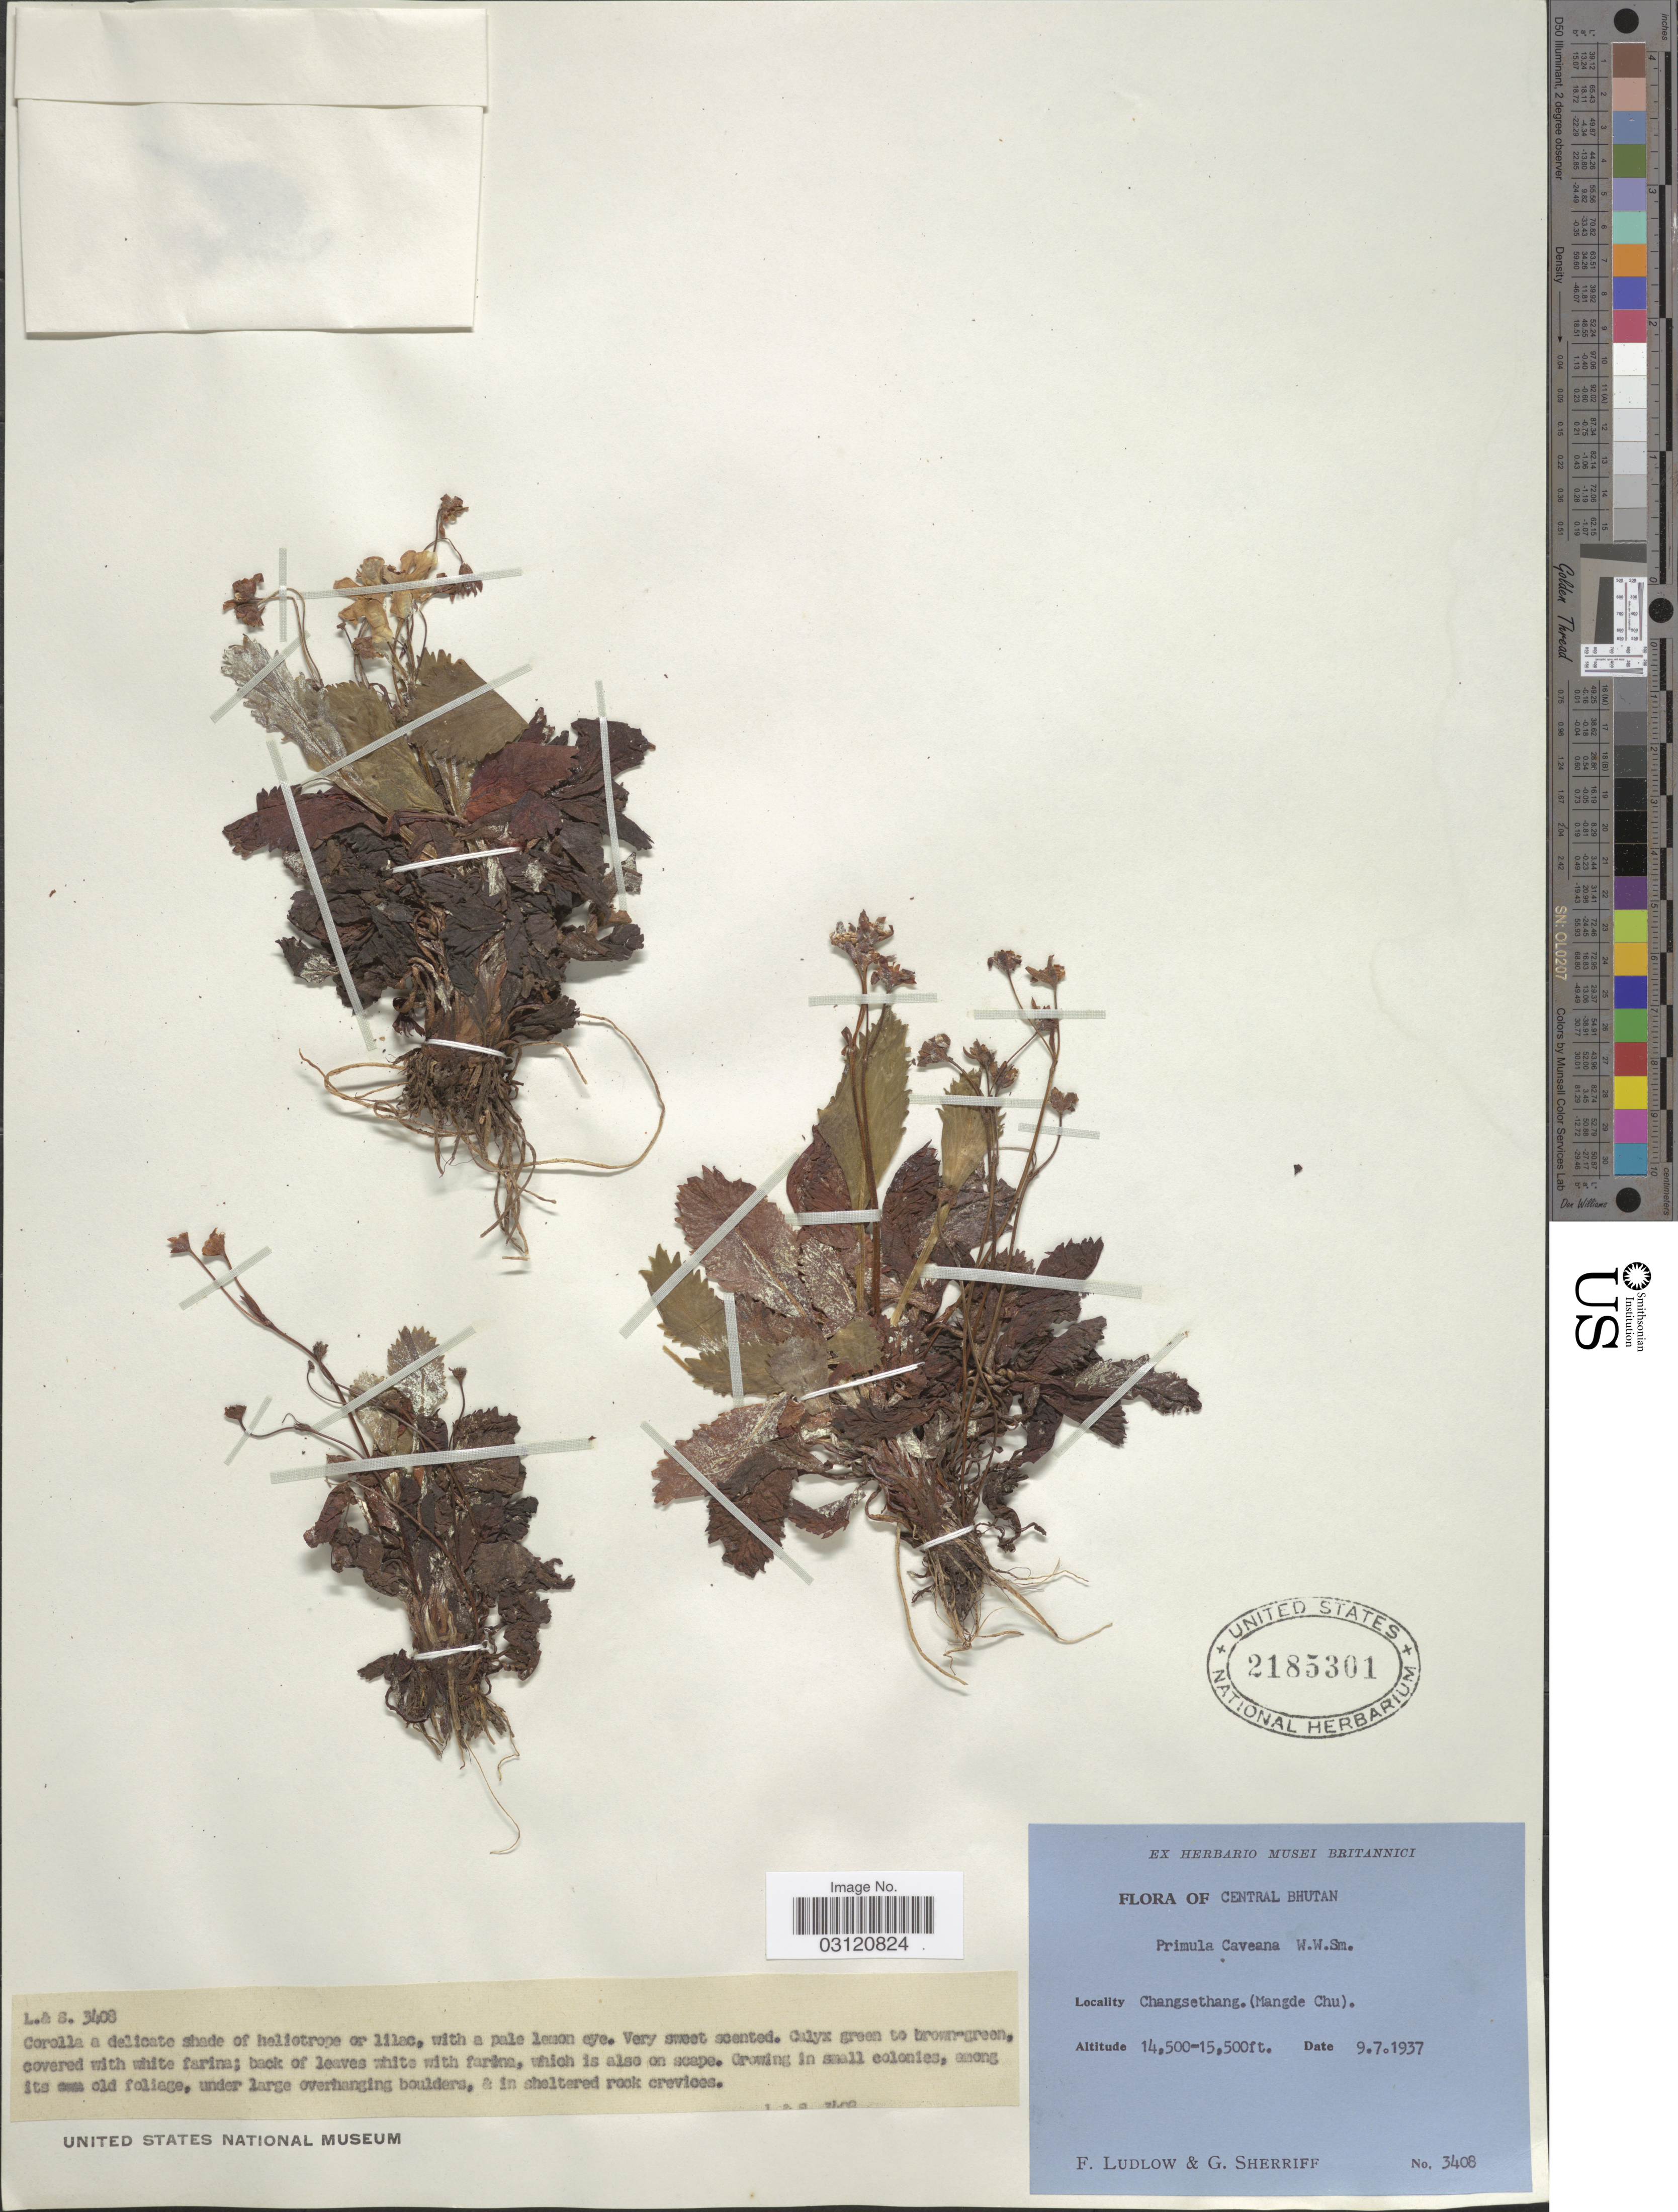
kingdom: Plantae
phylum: Tracheophyta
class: Magnoliopsida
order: Ericales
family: Primulaceae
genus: Primula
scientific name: Primula caveana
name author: W.W. Sm.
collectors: F. Ludlow & G. Sherriff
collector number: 3408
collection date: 1937-07-09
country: Bhutan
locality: Central Bhutan. Changsethang. (Mangde Chu).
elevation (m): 4420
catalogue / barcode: US 2185301